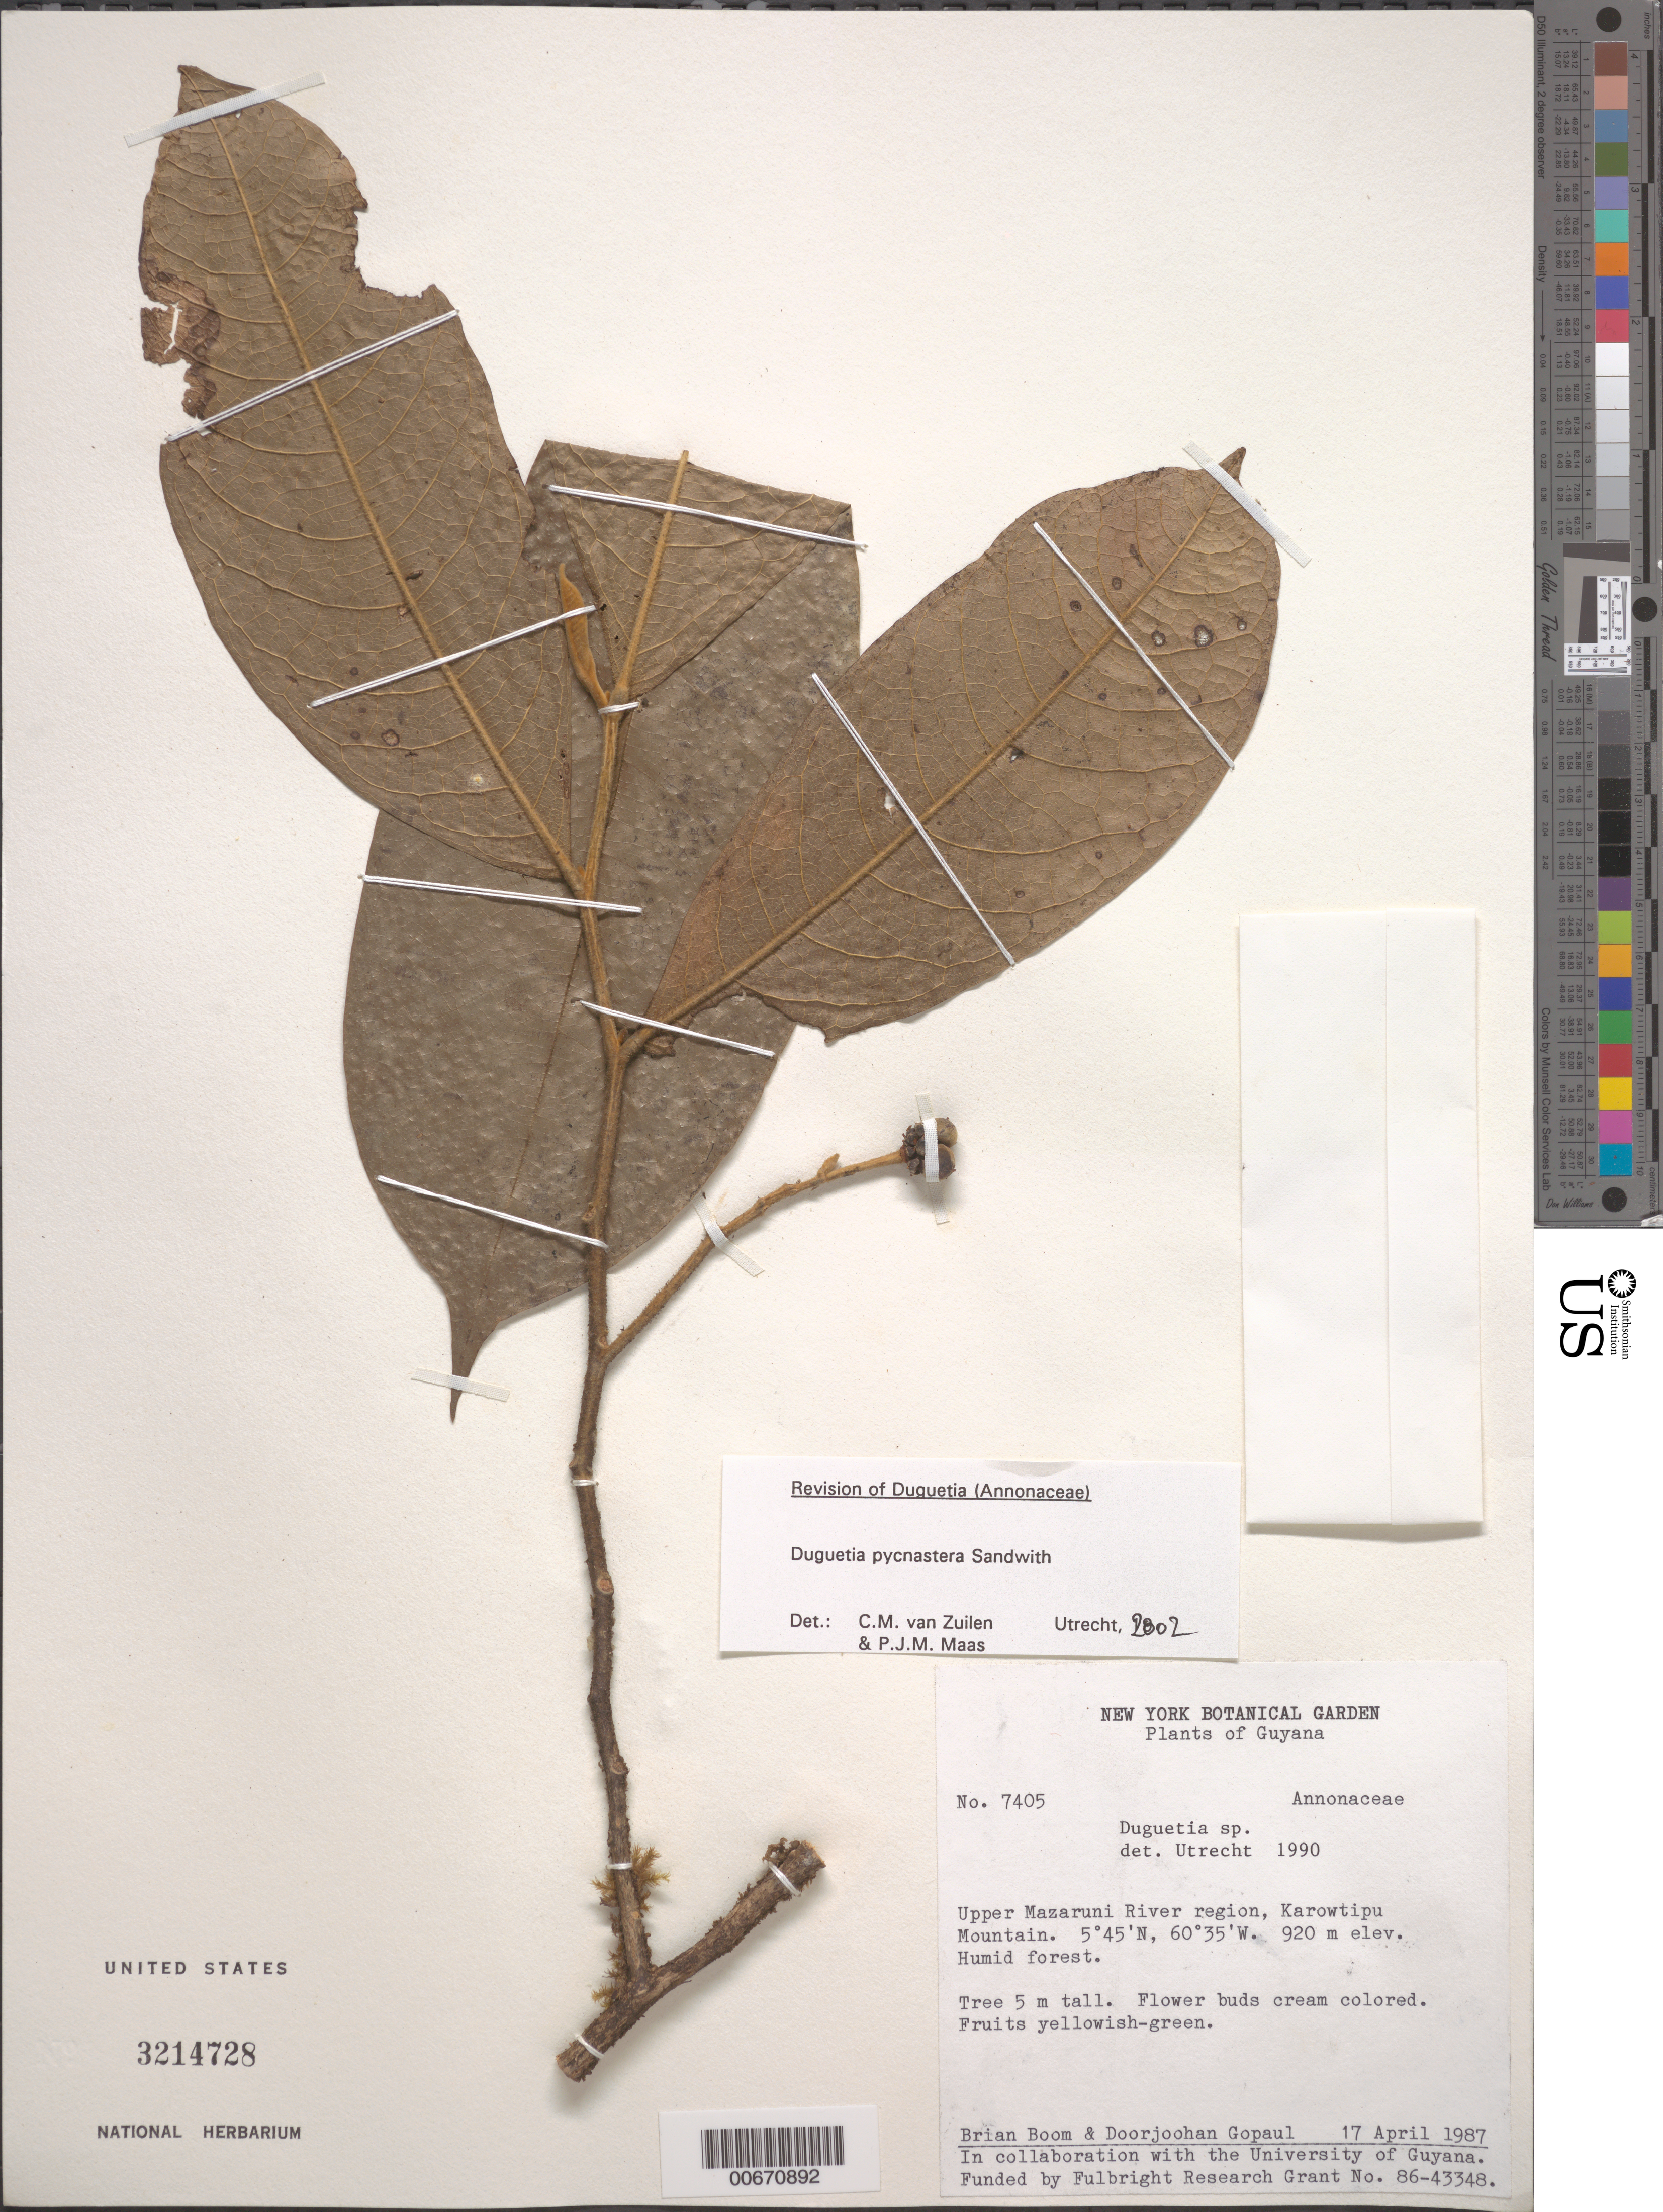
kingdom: Plantae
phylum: Tracheophyta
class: Magnoliopsida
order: Magnoliales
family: Annonaceae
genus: Duguetia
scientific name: Duguetia pycnastera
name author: Sandwith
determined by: Maas, Paul J. M.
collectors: B. M. Boom & D. Gopaul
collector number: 7405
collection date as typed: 17-Apr-87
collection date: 1987-04-17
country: Guyana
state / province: Cuyuni-Mazaruni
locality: Karowtipu Mt., upper Mazaruni R. region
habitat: Humid forest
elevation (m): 920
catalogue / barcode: US 3214728